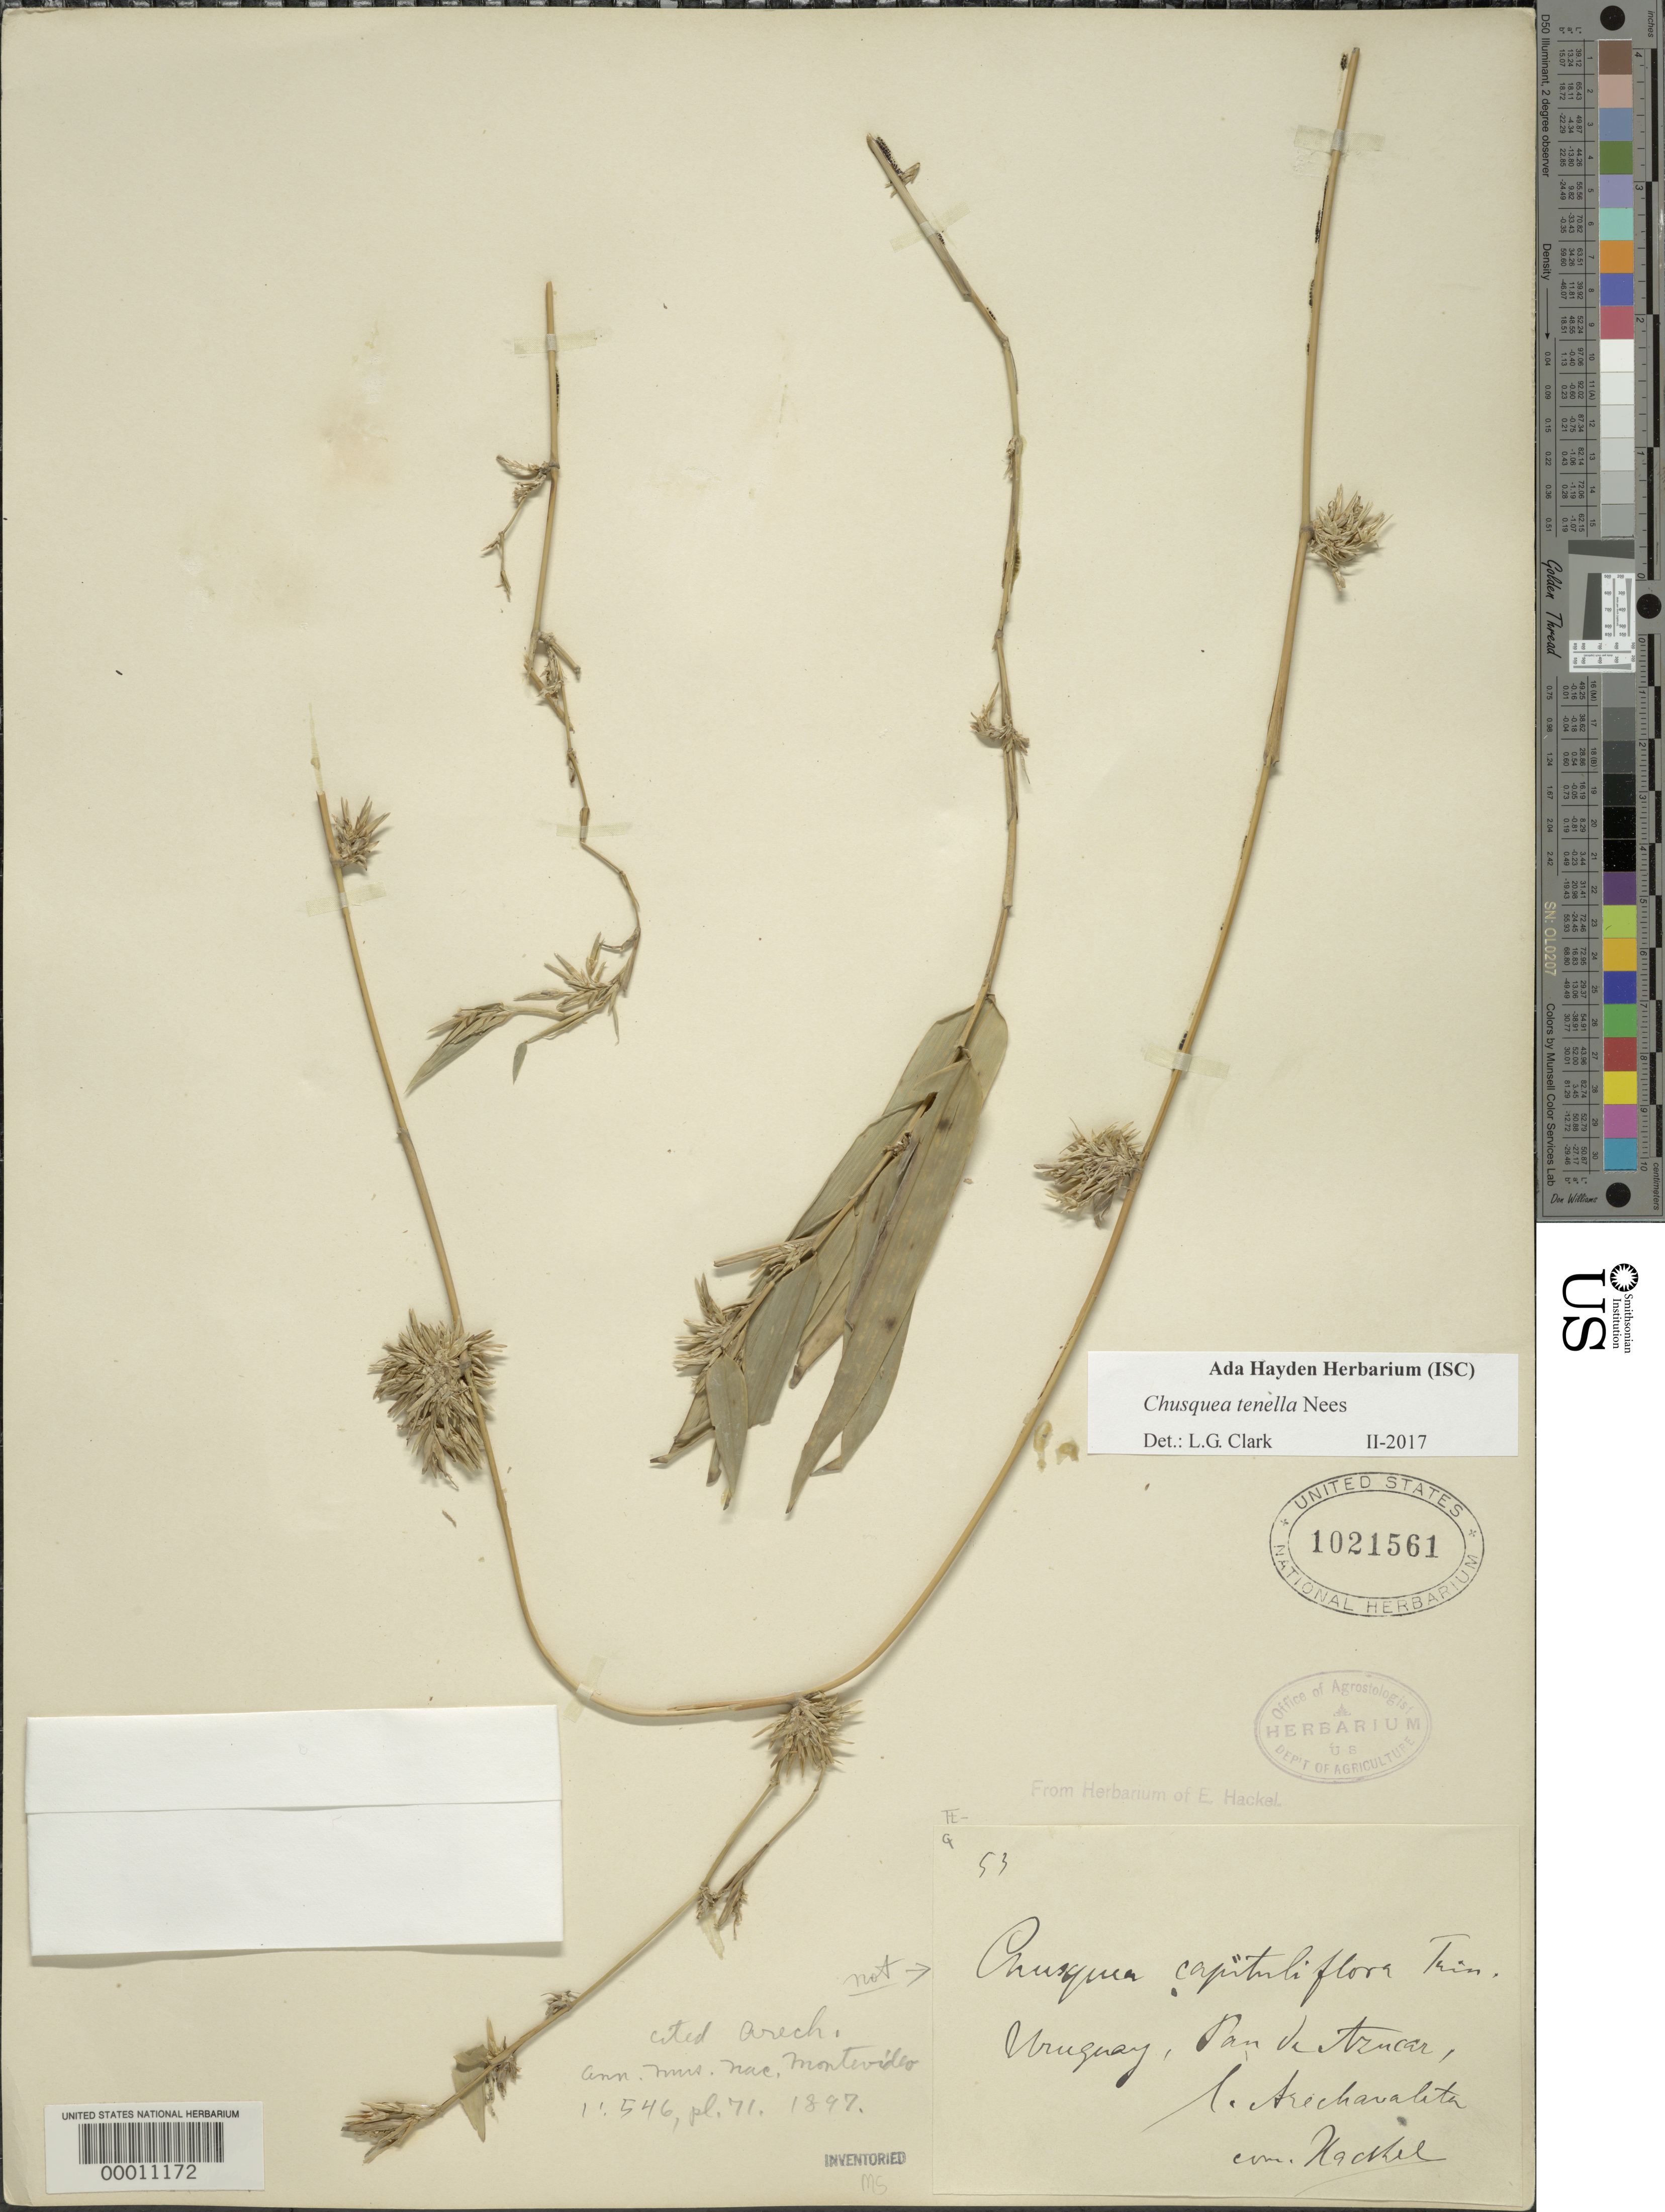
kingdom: Plantae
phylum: Tracheophyta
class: Liliopsida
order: Poales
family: Poaceae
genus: Chusquea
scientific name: Chusquea tenella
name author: Nees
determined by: Clark, Lynn G., (ISC), Iowa State University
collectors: E. Hackel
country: Uruguay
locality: Arecharaleta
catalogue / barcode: US 1021561